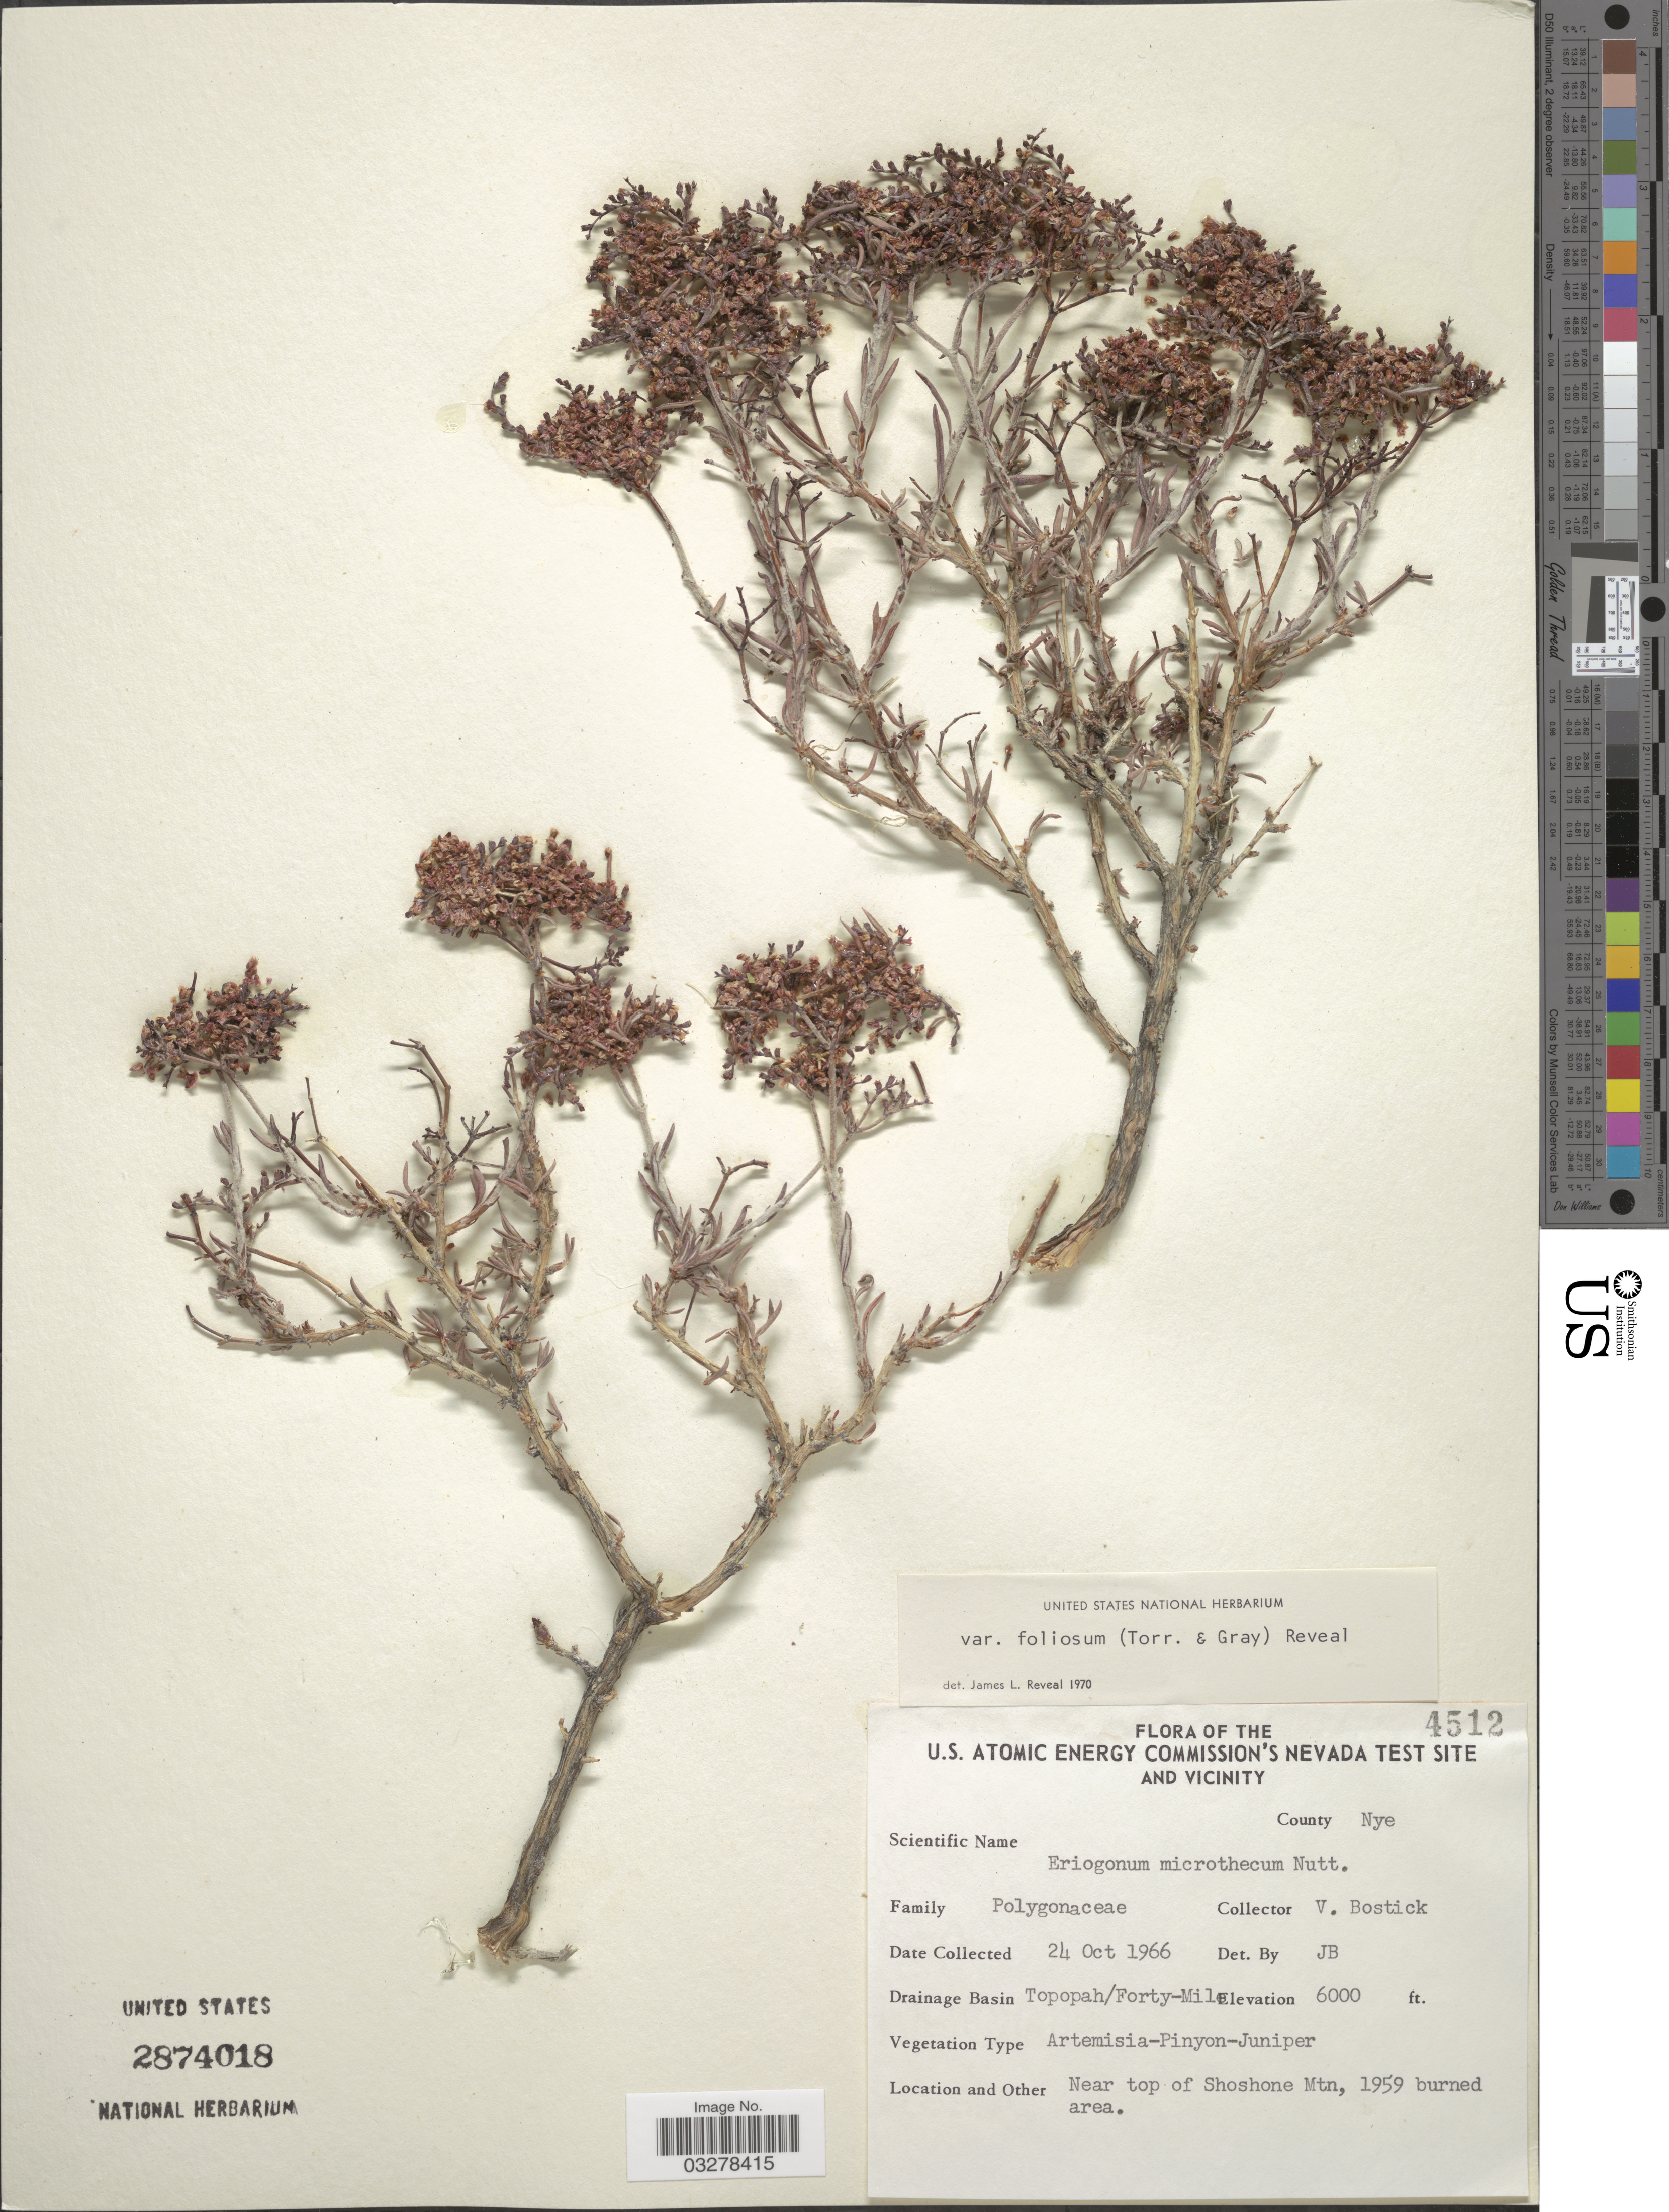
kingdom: Plantae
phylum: Tracheophyta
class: Magnoliopsida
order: Caryophyllales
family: Polygonaceae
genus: Eriogonum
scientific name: Eriogonum microtheca var. foliosum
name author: (Torr. & A. Gray) Reveal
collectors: V. Bostick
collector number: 4512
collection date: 1966-10-24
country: United States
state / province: Nevada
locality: U.S. Atomic Energy Commission's Nevada Test Site and Vicinity. County Nye. Drainage Basin Topopah/Forty-Mile. Near top of Shoshone Mtn, 1959 burned area.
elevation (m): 1829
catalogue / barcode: US 2874018